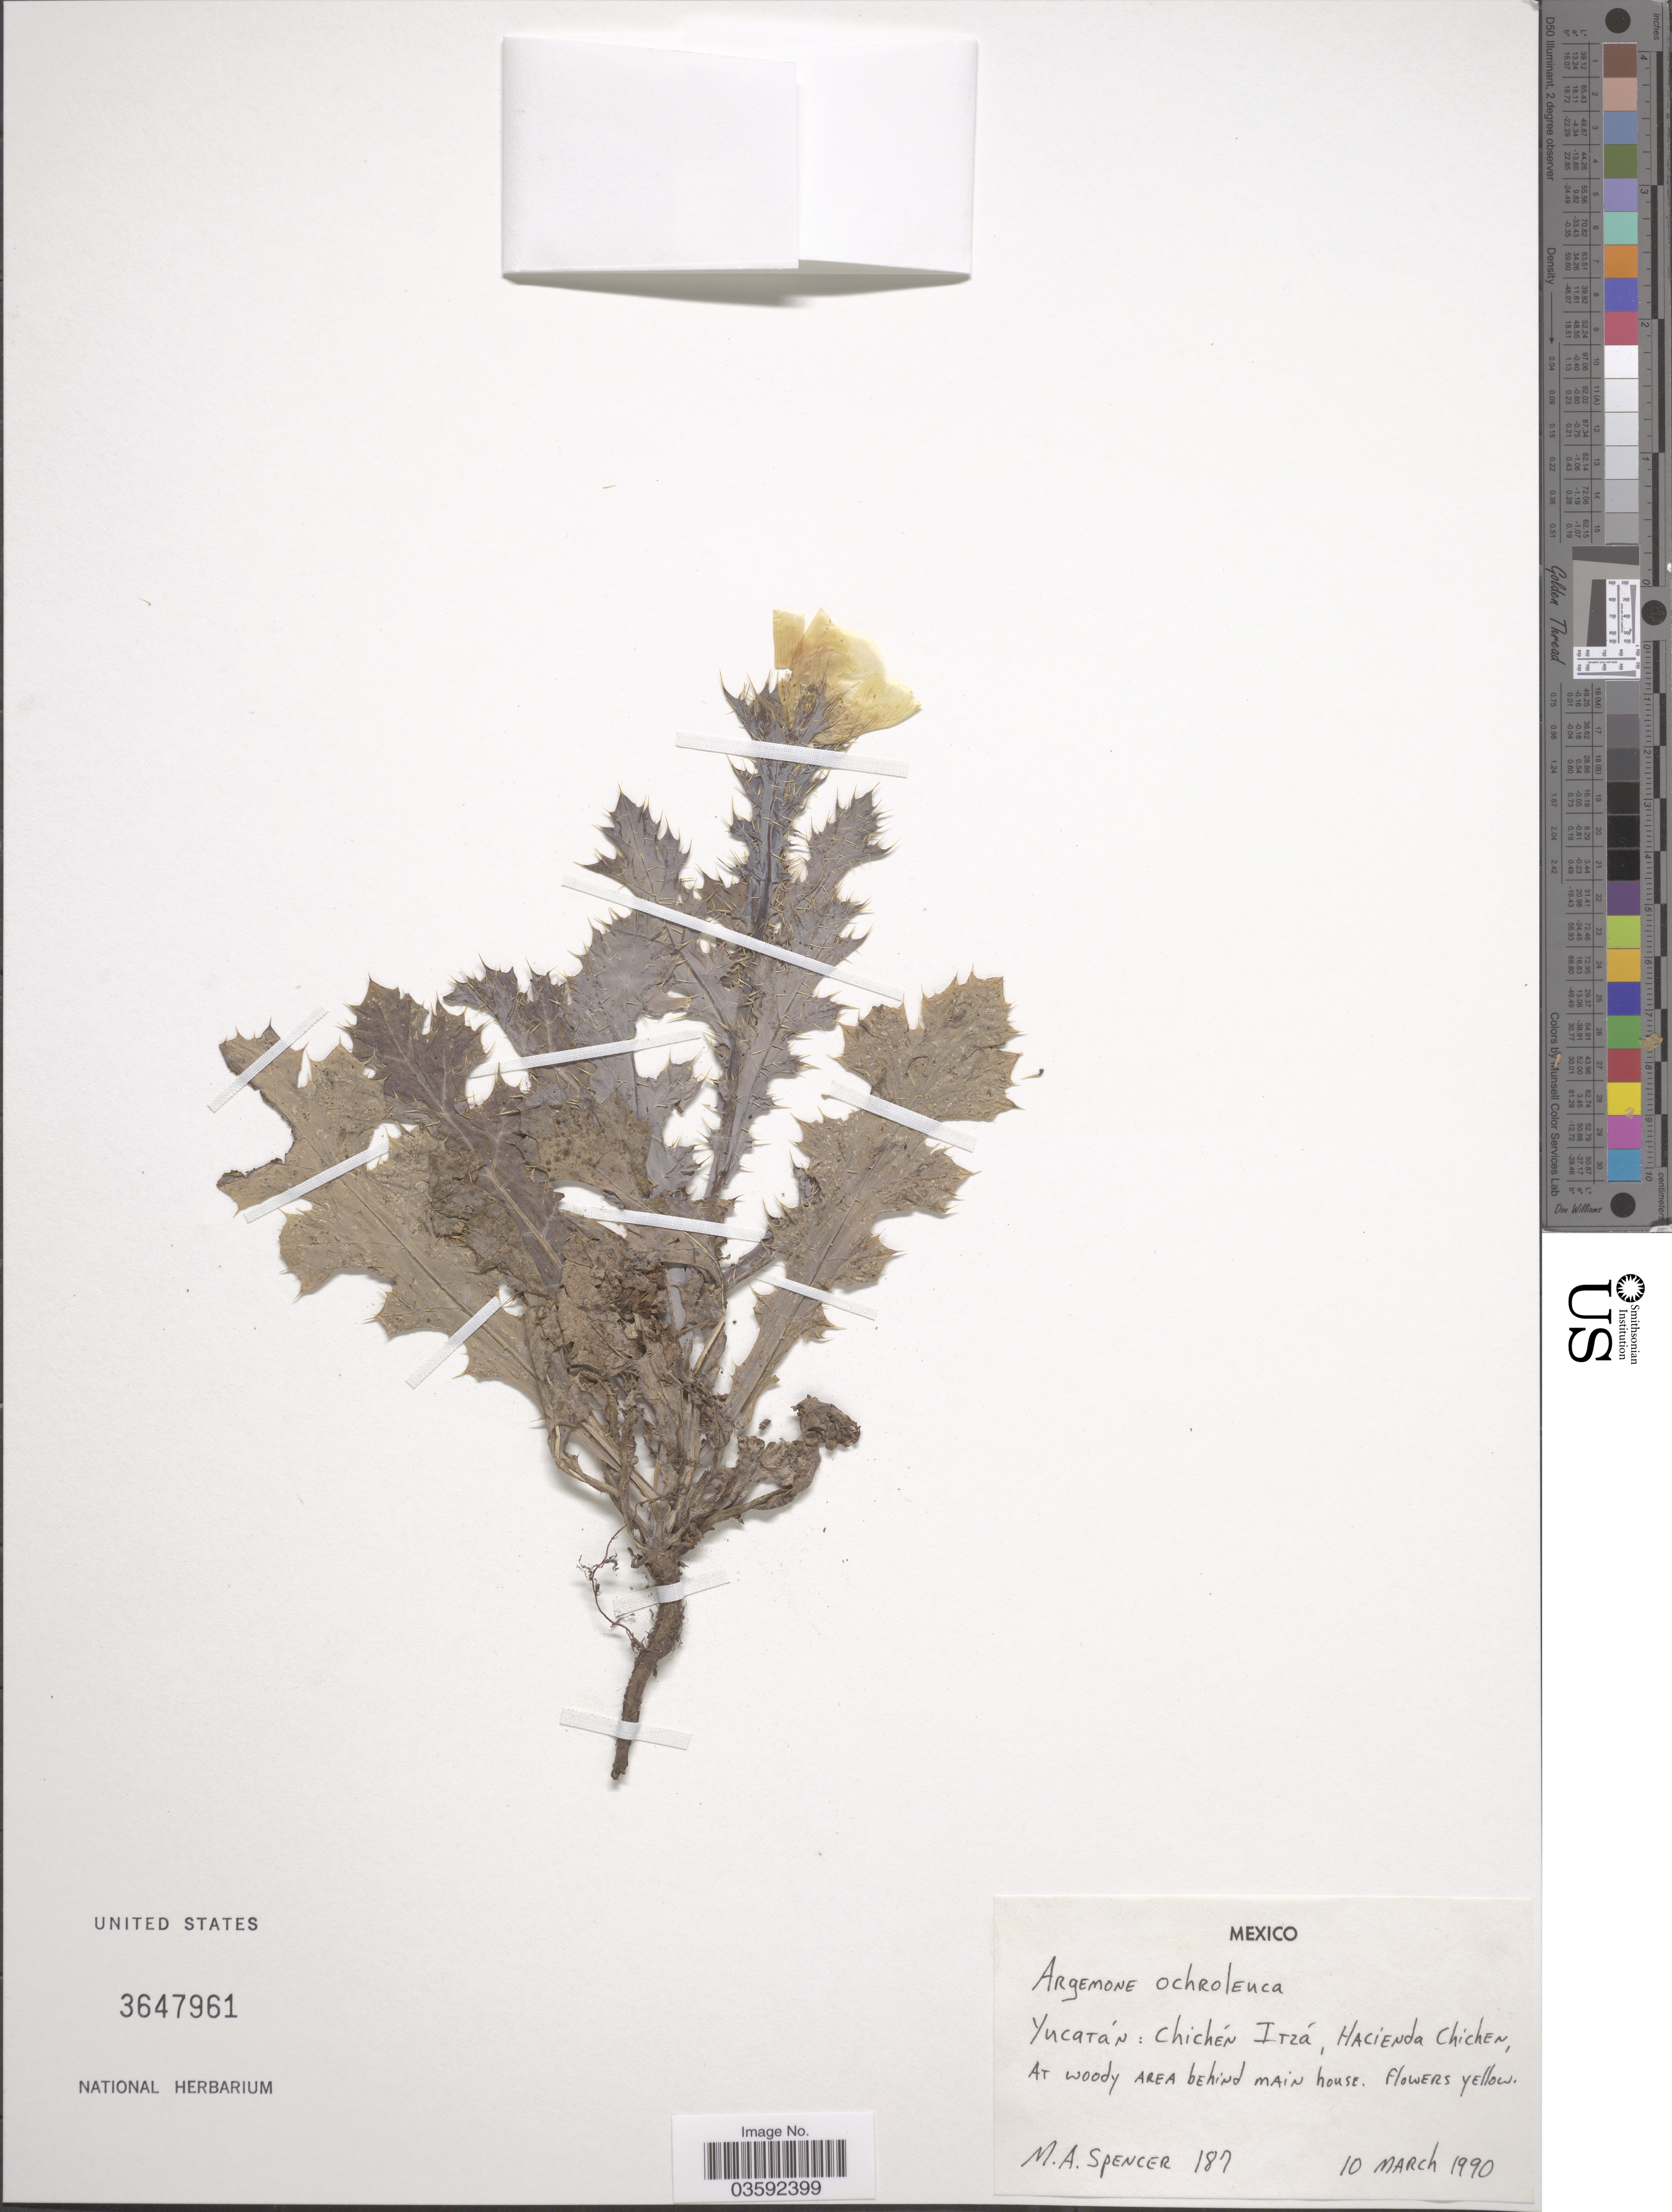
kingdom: Plantae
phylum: Tracheophyta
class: Magnoliopsida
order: Ranunculales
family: Papaveraceae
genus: Argemone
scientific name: Argemone ochroleuca subsp. ochroleuca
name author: Sweet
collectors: M. A. H. Spencer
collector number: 187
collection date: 1990-03-10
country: Mexico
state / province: Yucatán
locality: Chichén Irzá, Hacienda Chichen, at woody area behind main house.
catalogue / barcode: US 3647961